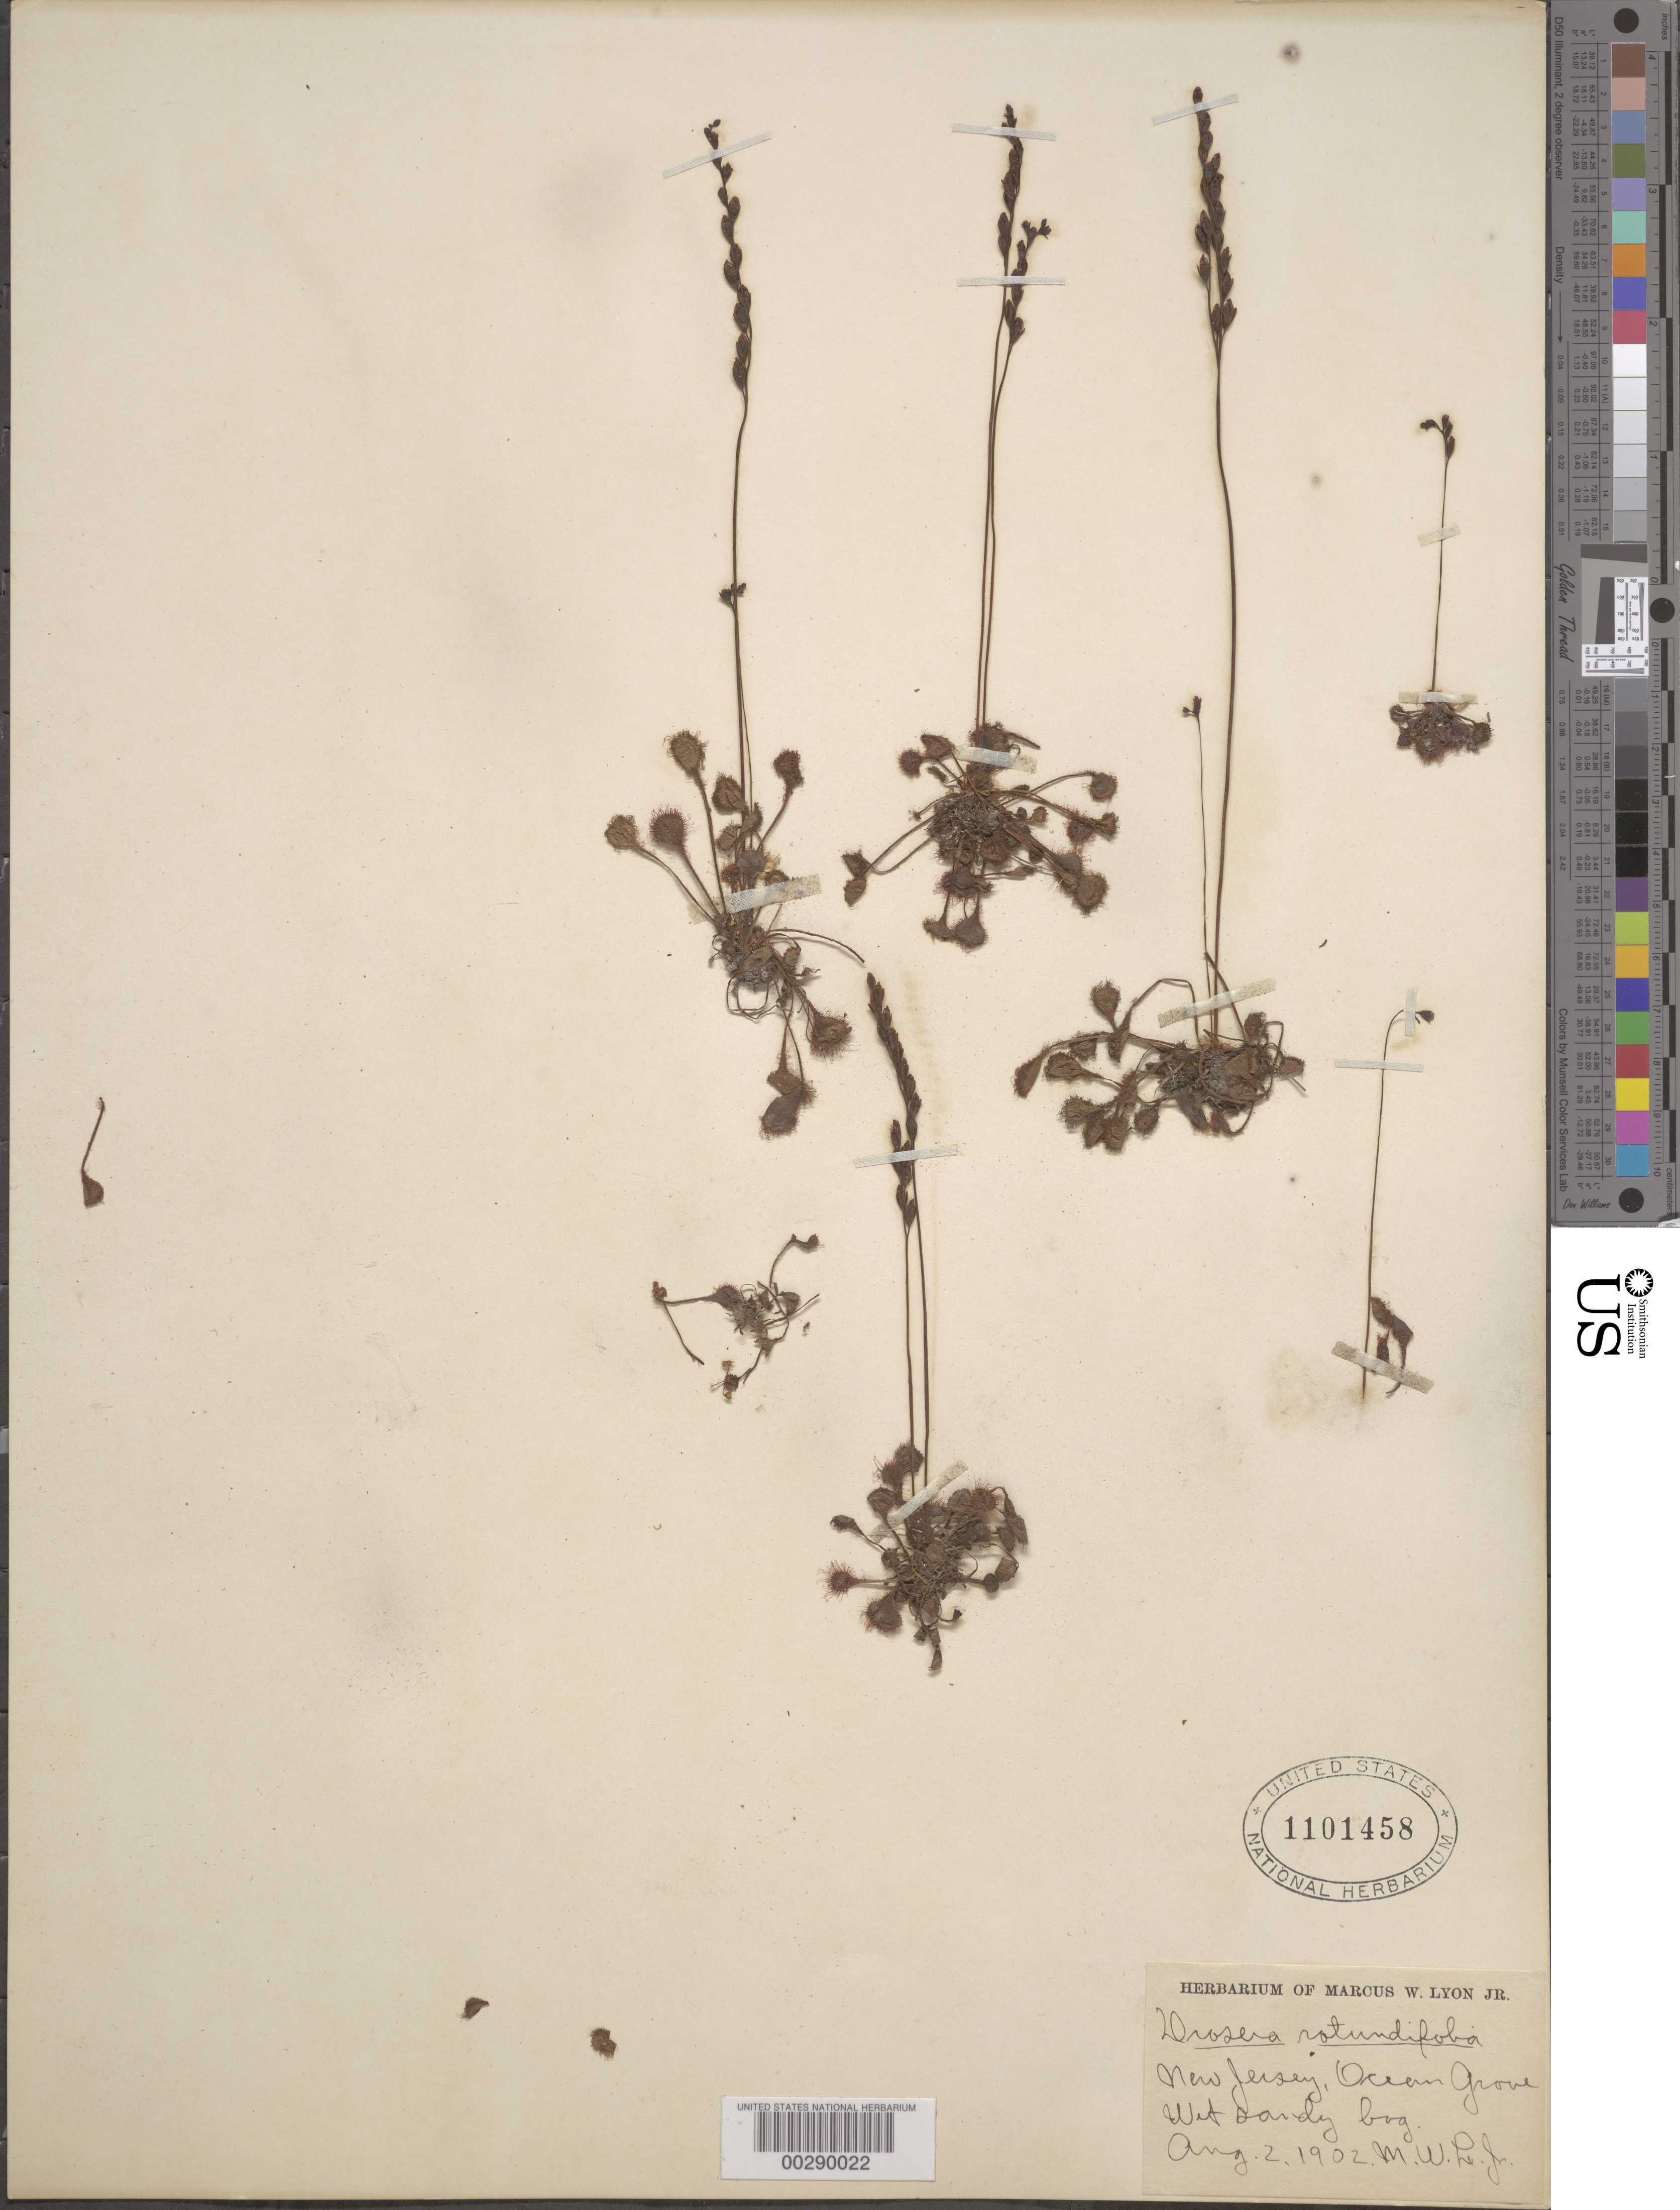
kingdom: Plantae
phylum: Tracheophyta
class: Magnoliopsida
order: Caryophyllales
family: Droseraceae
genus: Drosera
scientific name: Drosera rotundifolia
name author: L.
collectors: M. W. Lyon Jr.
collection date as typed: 02 Aug 1902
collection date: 1902-08-02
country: United States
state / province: New Jersey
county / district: Monmouth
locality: Ocean grove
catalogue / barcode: US 1101458